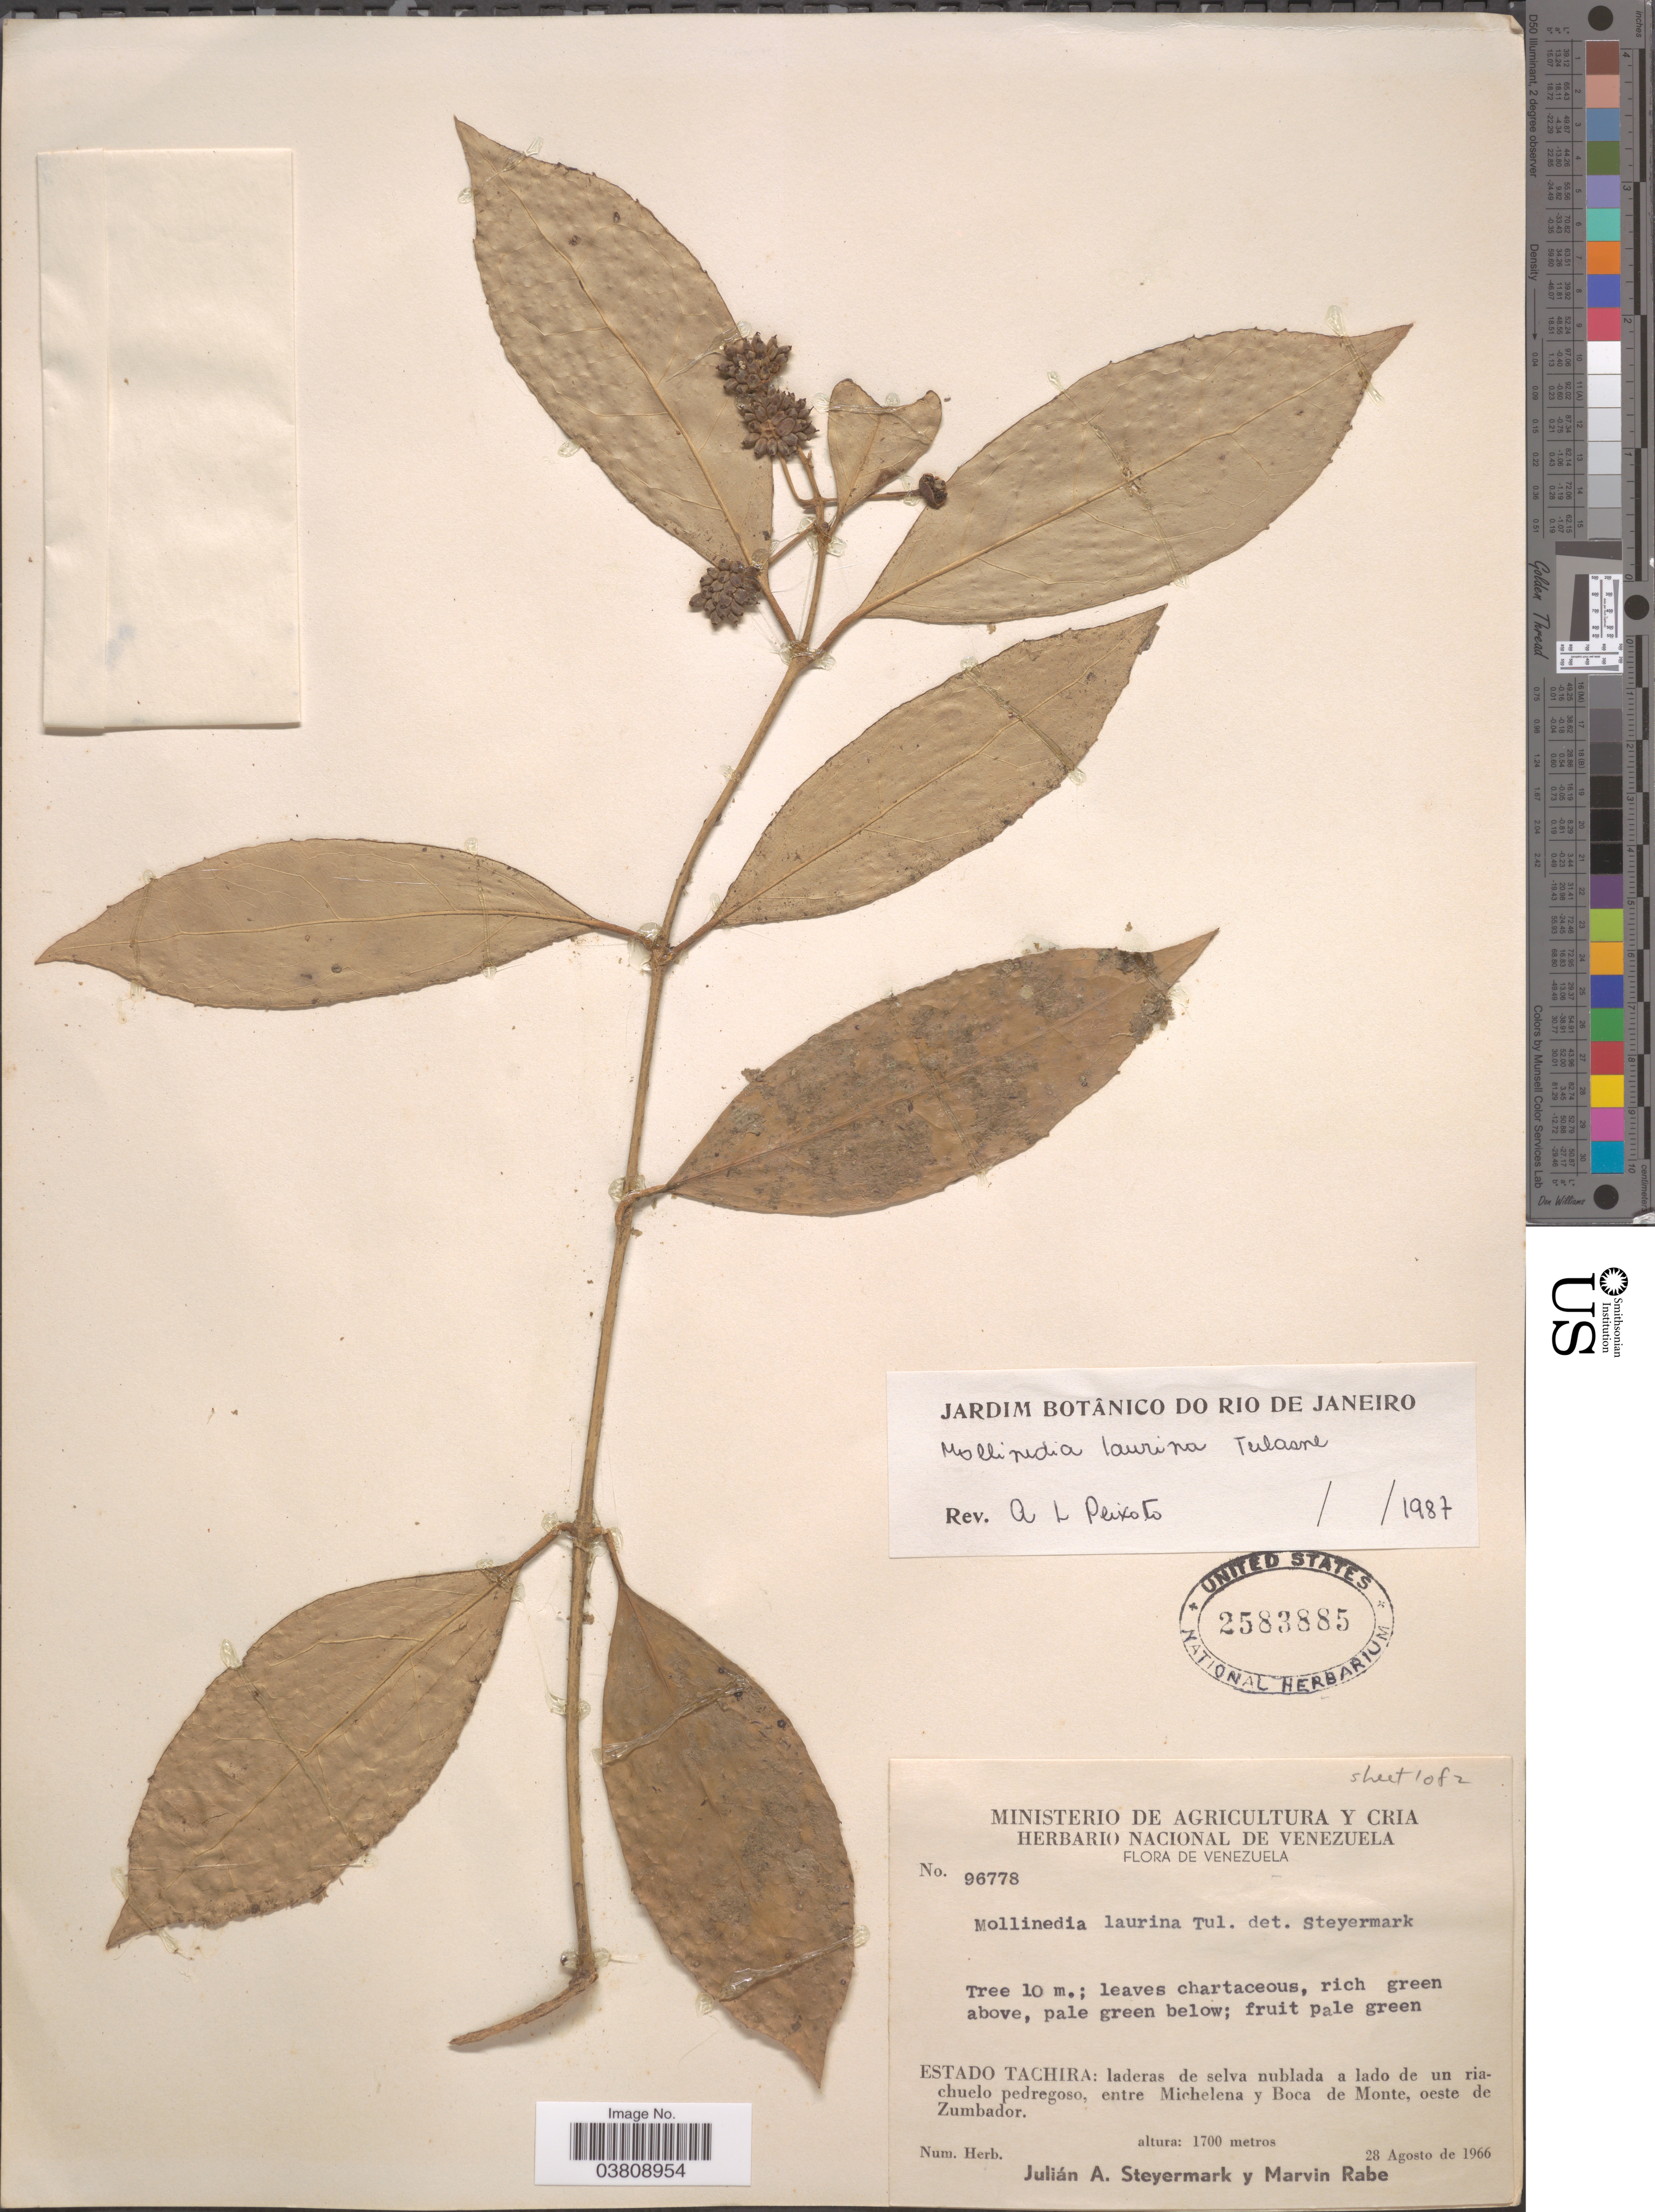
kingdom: Plantae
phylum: Tracheophyta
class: Magnoliopsida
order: Laurales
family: Monimiaceae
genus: Mollinedia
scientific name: Mollinedia laurina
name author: Tul.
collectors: J. Steyermark & M. Rabe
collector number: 96778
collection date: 1966-08-28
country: Venezuela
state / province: Tachira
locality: Laderas de selva nublada a lado de un riachuelo pedregoso, entre Michelena Y Boca de Monte, oeste de Zumbador.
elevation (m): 1700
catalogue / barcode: US 2583885